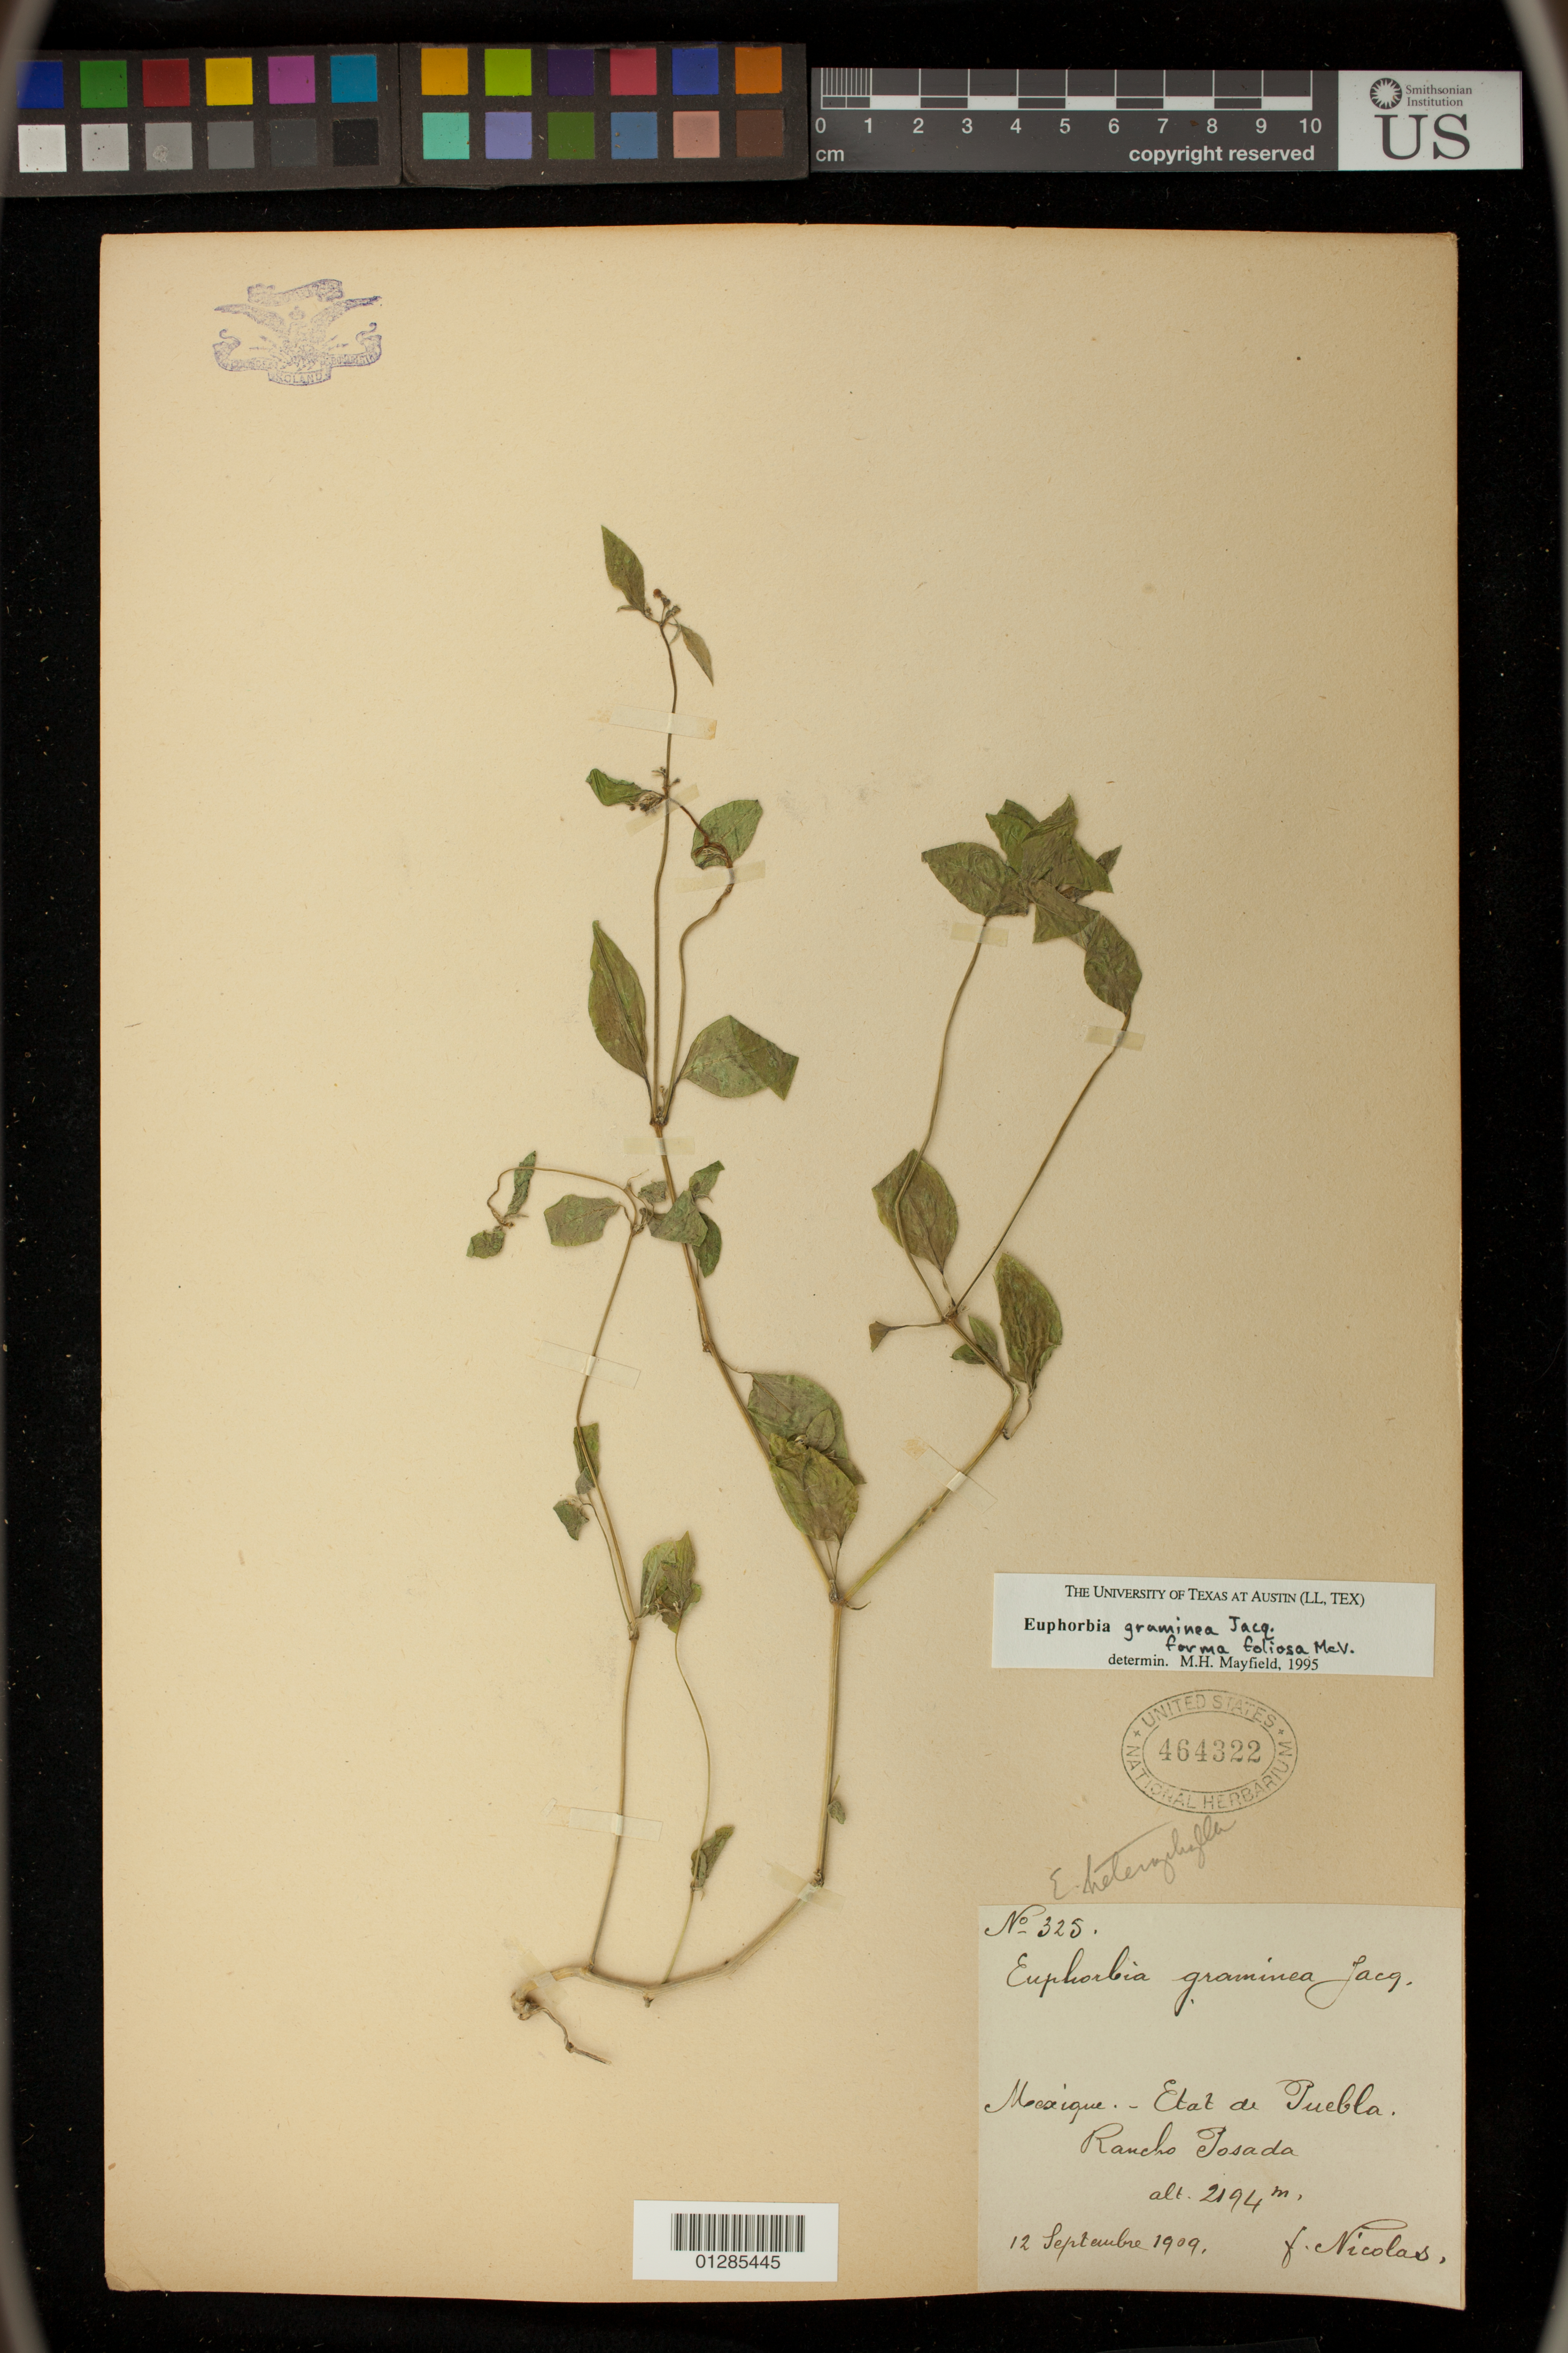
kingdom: Plantae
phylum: Tracheophyta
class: Magnoliopsida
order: Malpighiales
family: Euphorbiaceae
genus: Euphorbia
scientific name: Euphorbia graminea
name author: Jacq.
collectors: F. Nicolas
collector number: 325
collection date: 1909-09-12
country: Mexico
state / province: Puebla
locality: Rancho Posada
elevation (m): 2194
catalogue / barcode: US 464322